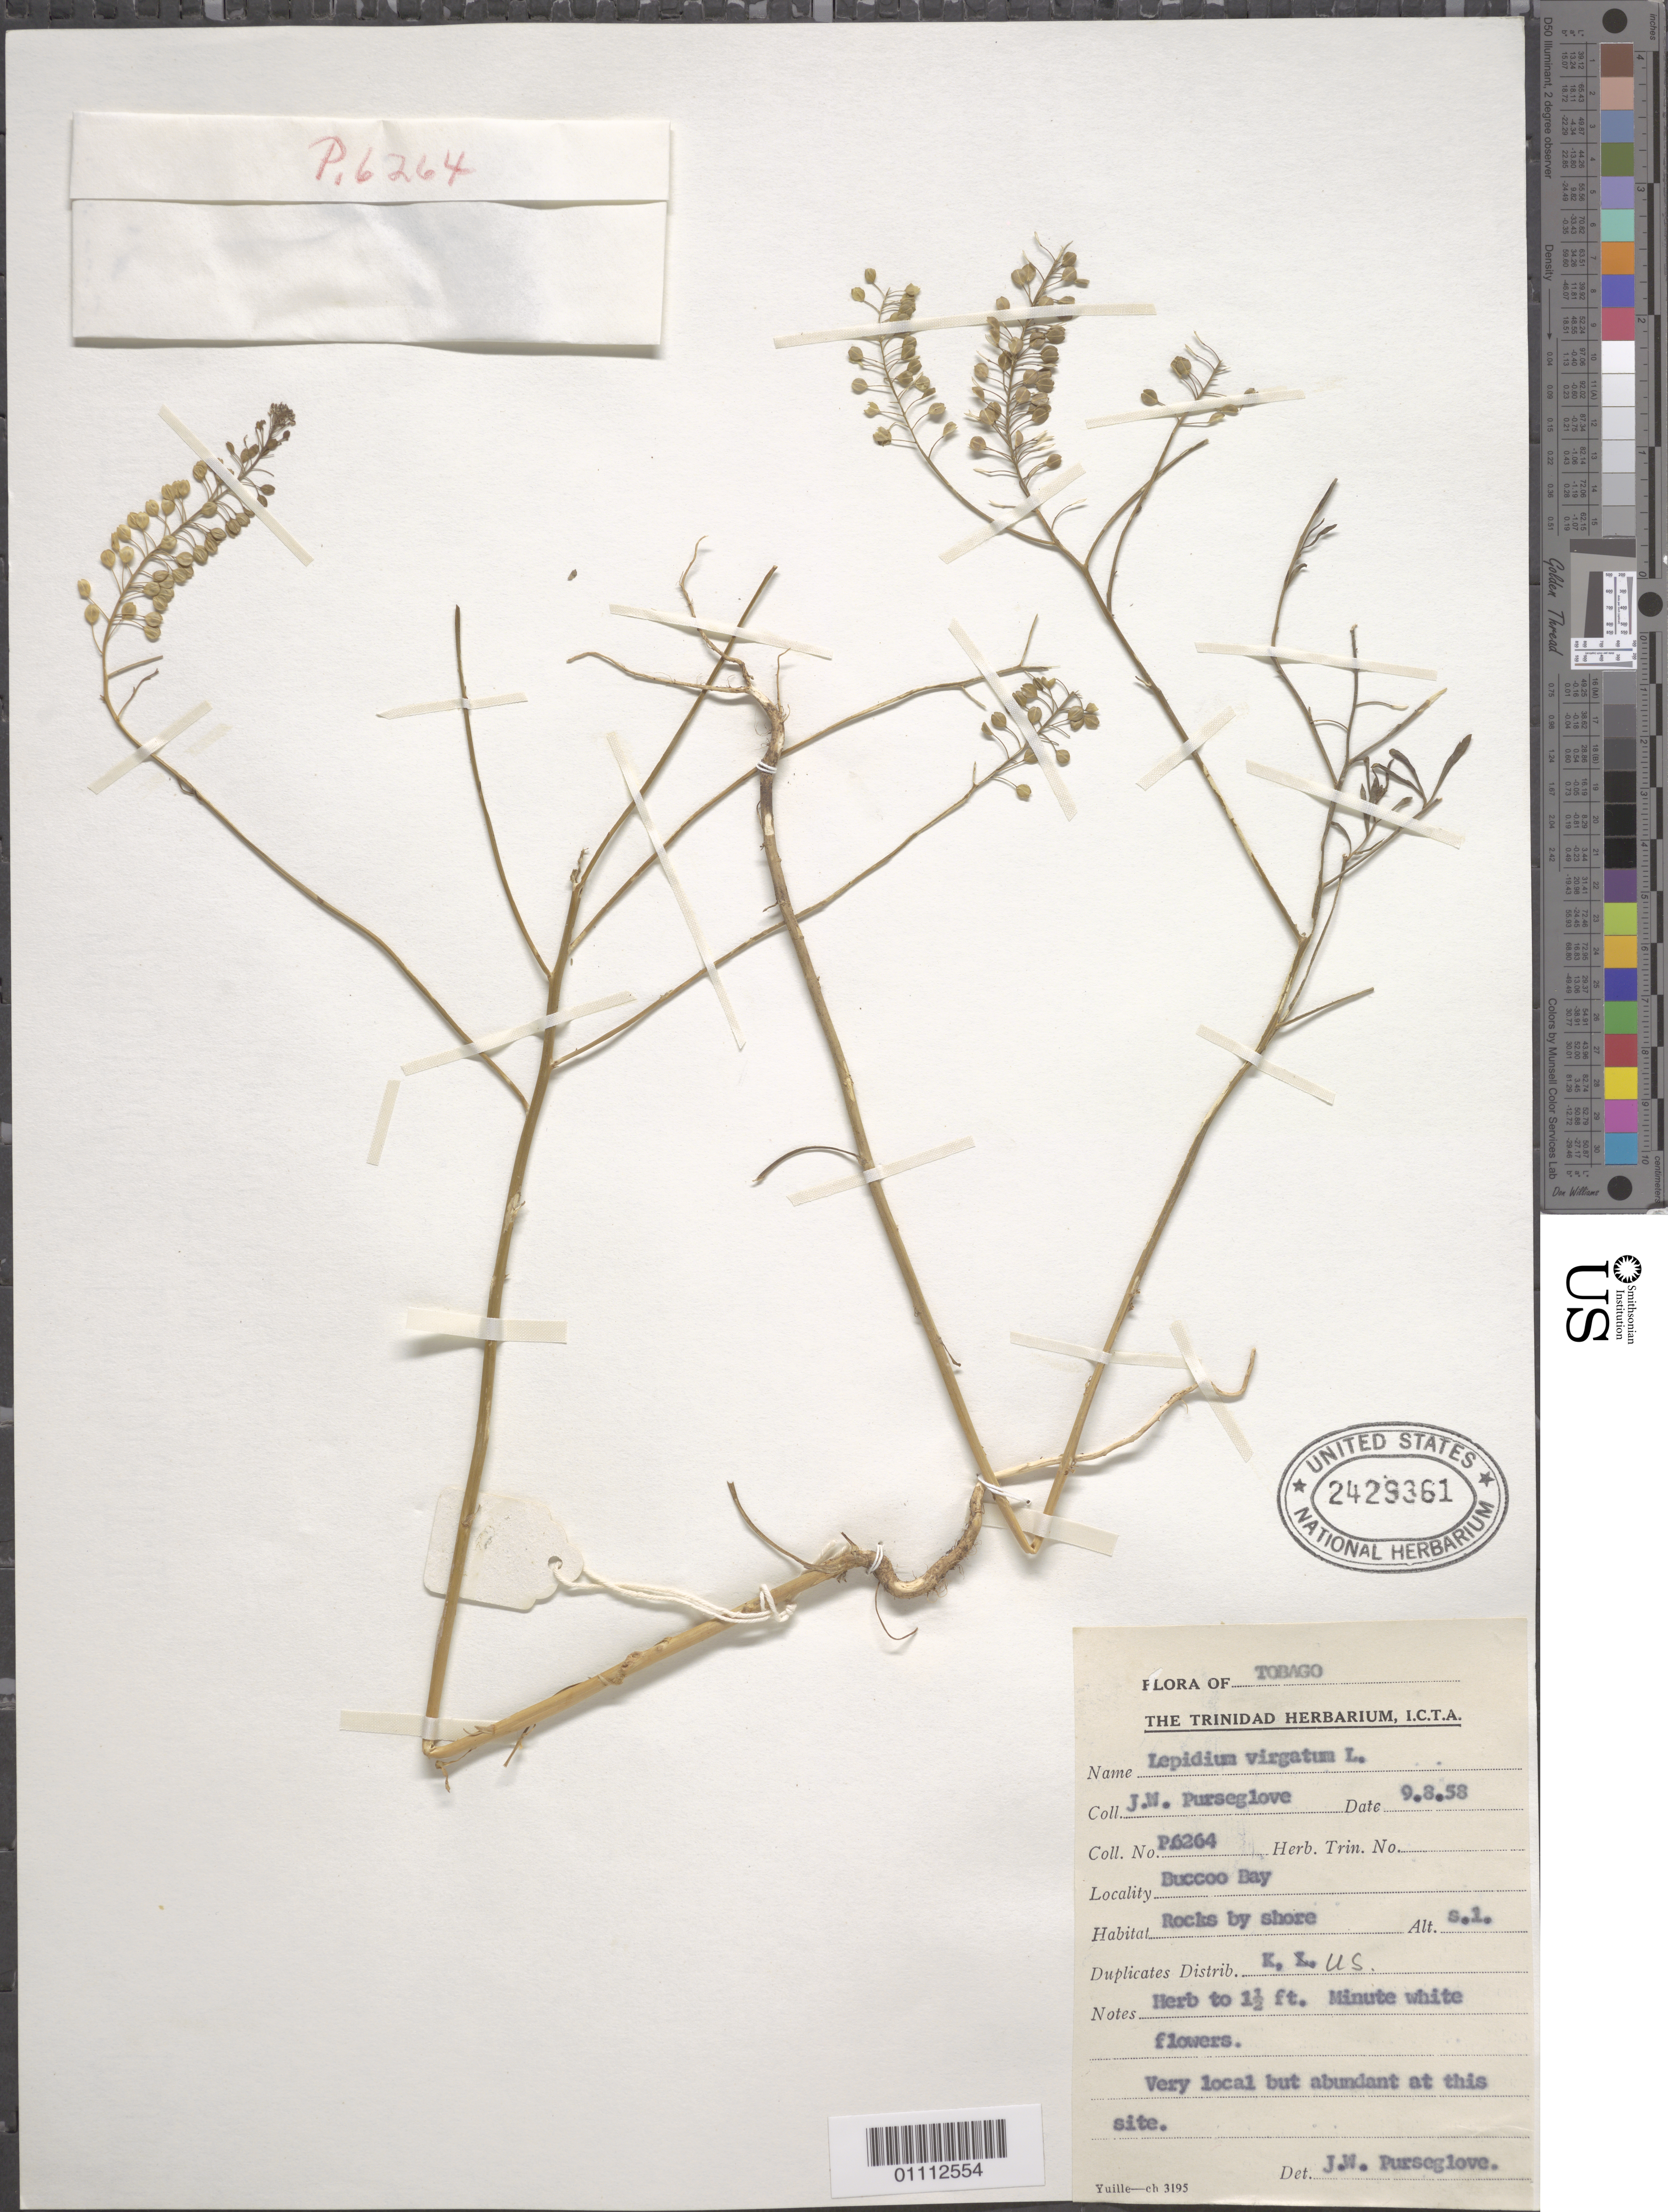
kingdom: Plantae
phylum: Tracheophyta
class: Magnoliopsida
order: Brassicales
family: Brassicaceae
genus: Lepidium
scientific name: Lepidium virginicum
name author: L.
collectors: J. Purseglove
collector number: P. 6264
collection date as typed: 08 Sep 1958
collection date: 1958-09-08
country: Trinidad and Tobago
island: Tobago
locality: Buccoo by shore. habitat: rocks by shore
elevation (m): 0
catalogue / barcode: US 2429361